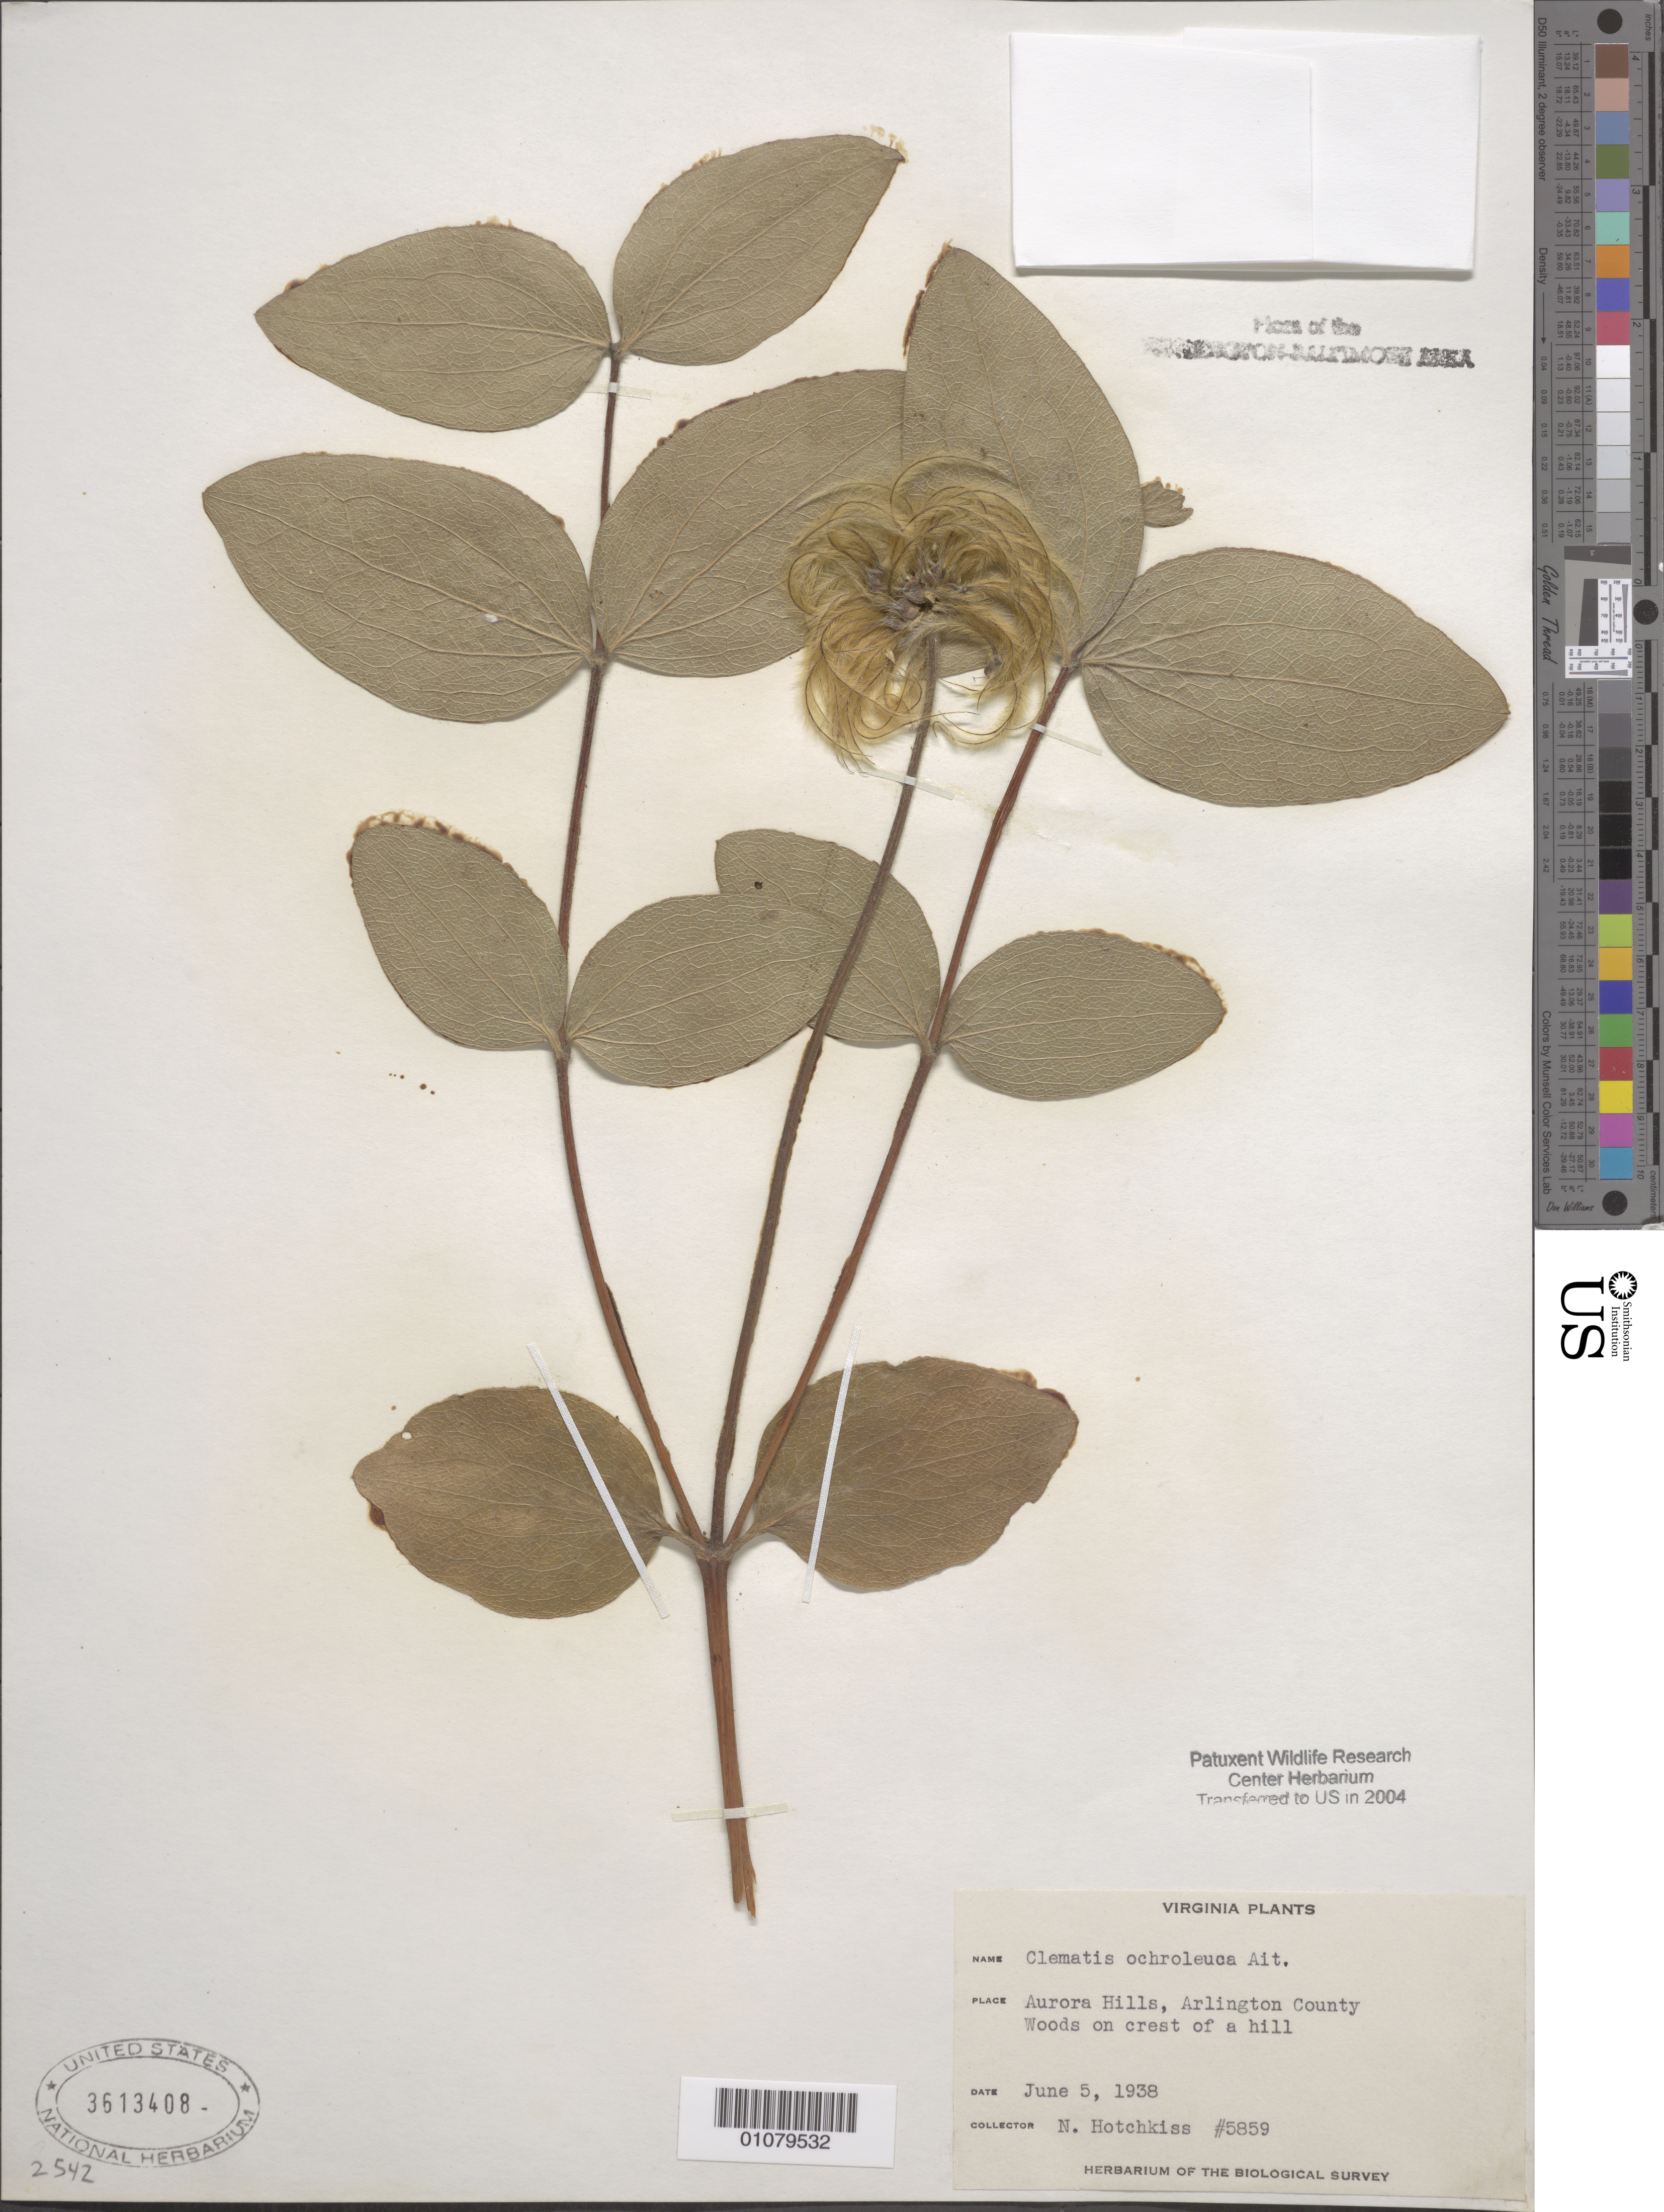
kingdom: Plantae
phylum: Tracheophyta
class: Magnoliopsida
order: Ranunculales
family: Ranunculaceae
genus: Clematis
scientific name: Clematis ochroleuca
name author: Aiton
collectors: N. Hotchkiss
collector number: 5859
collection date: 1938-06-05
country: United States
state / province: Virginia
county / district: Arlington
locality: Aurora Hills.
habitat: Woods on crest of a hill.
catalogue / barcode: US 3613408